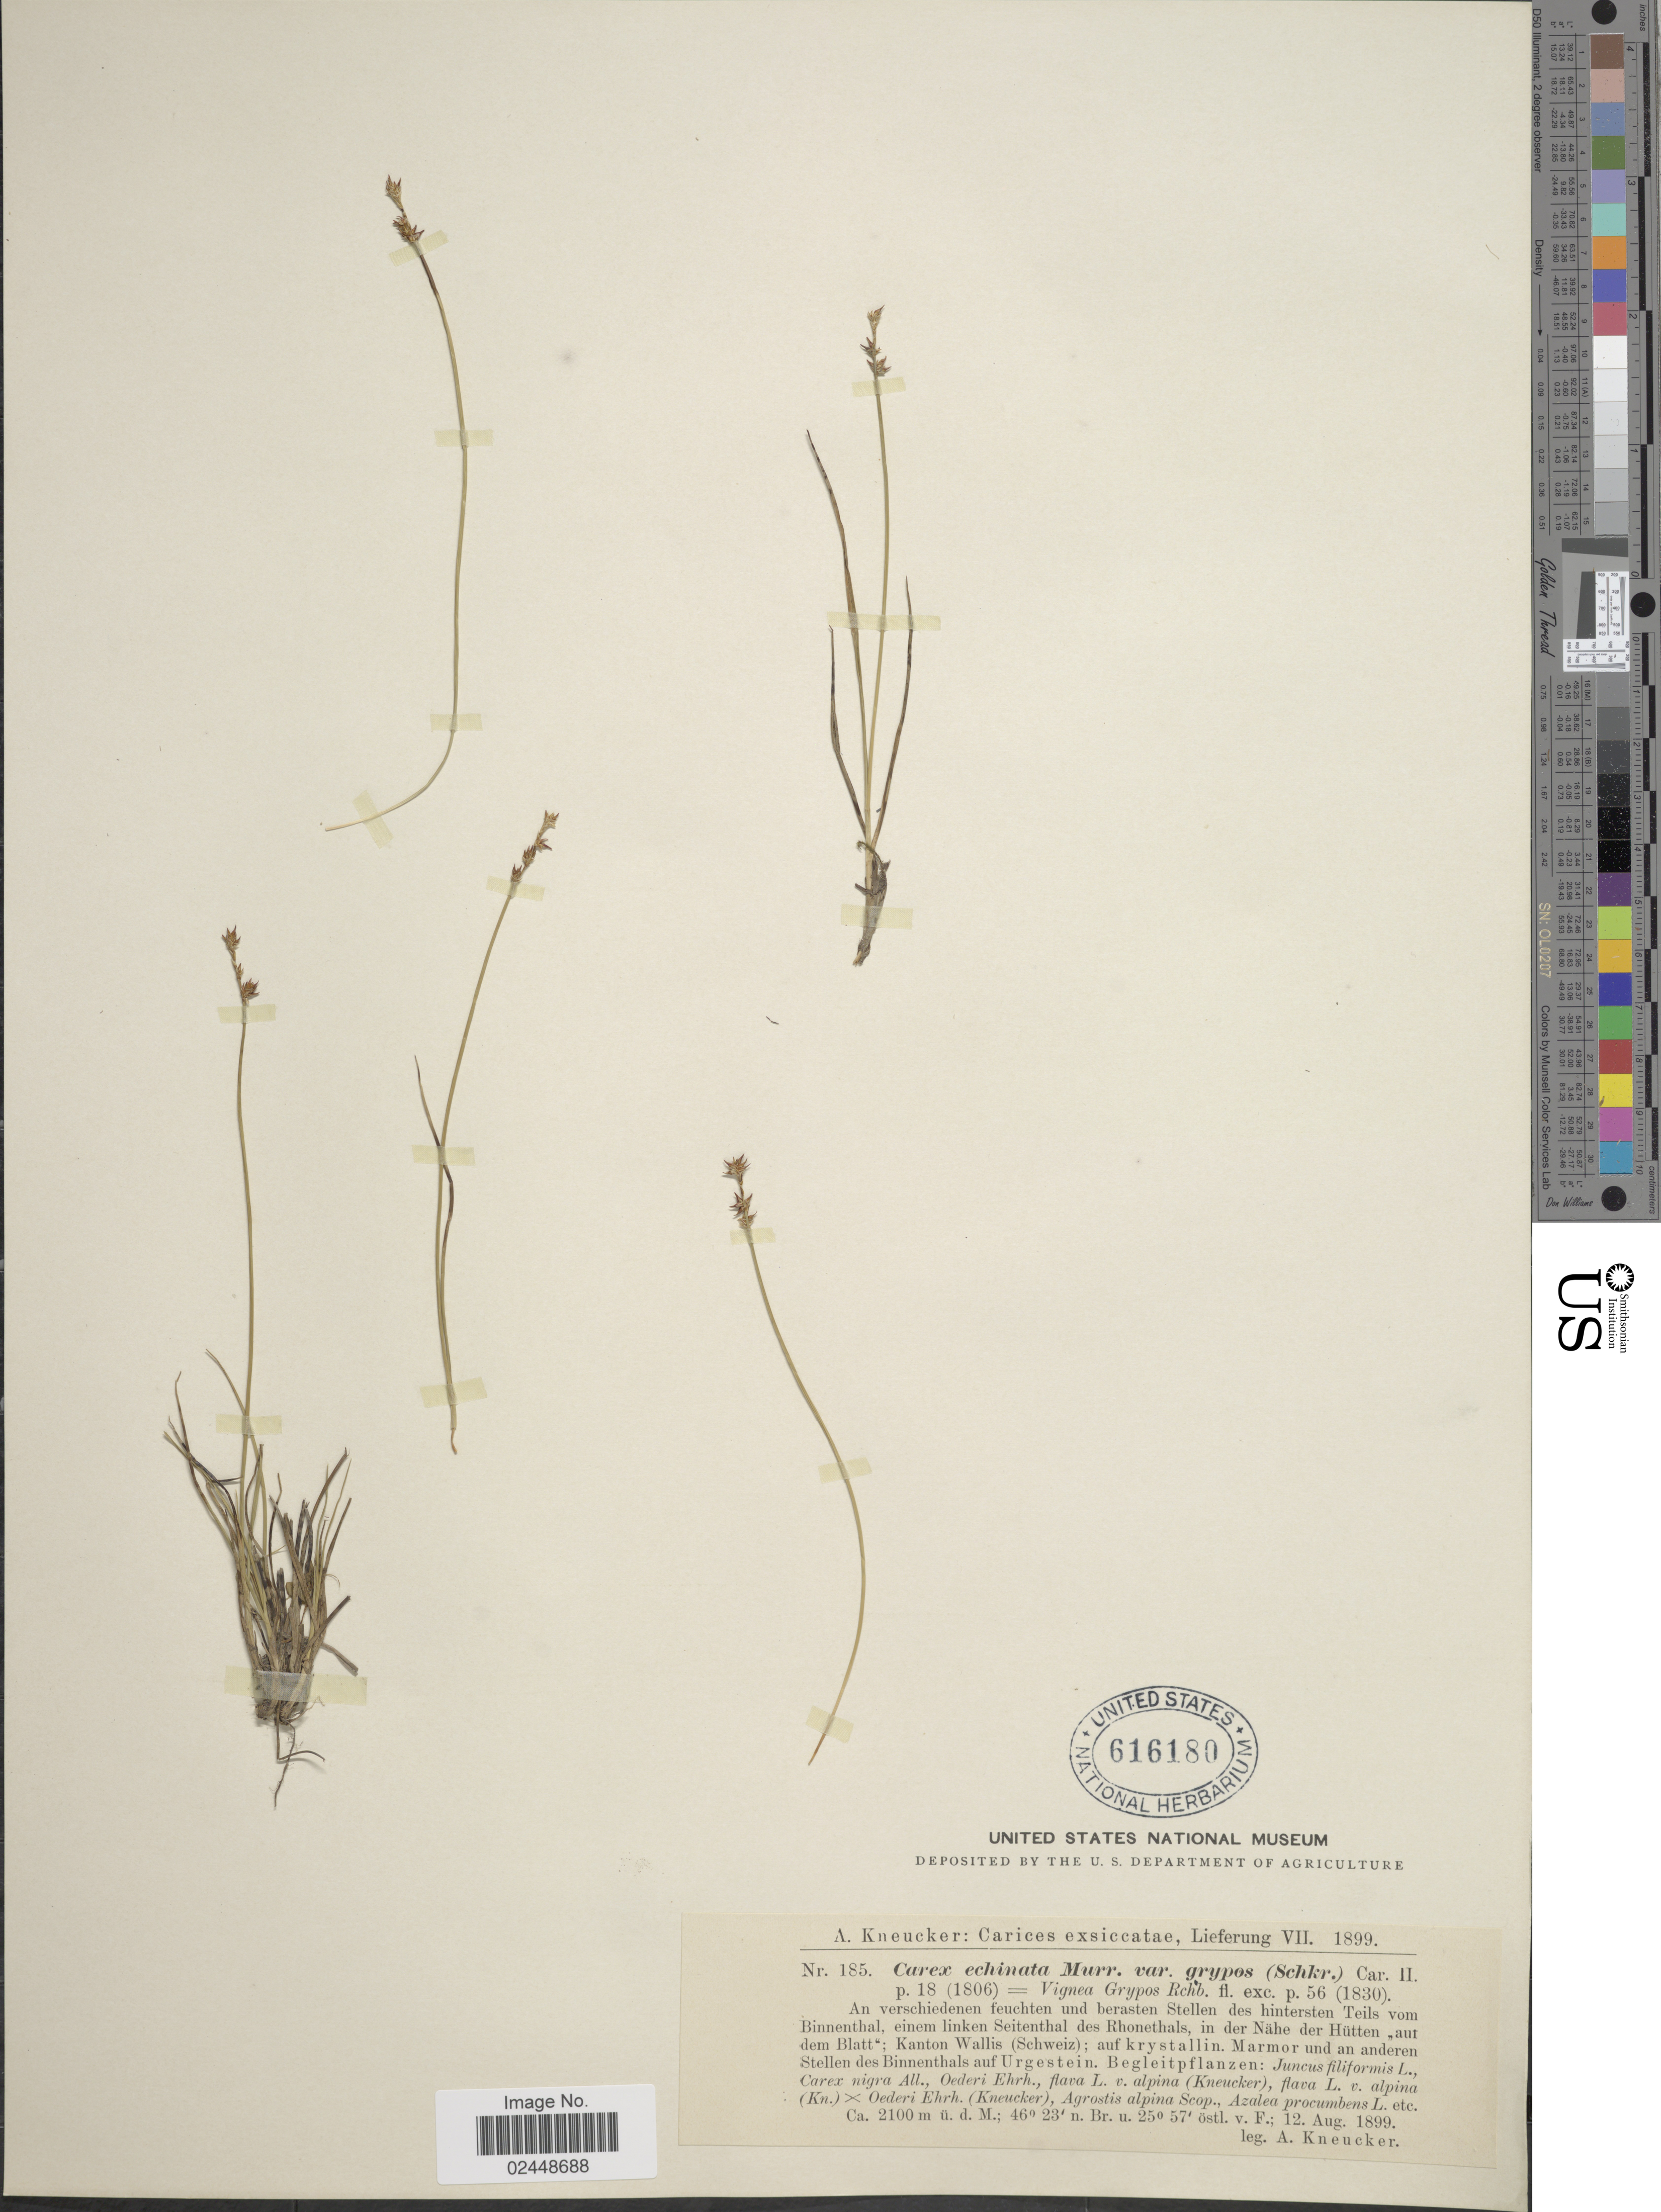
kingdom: Plantae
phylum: Tracheophyta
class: Liliopsida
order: Poales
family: Cyperaceae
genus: Carex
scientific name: Carex echinata subsp. echinata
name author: Murray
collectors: A. Kneucker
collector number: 185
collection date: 1899-08-12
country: Switzerland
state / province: Valais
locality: An verschiedenen feuchten und berasten Stellen des hintersten Teils vom Binnenthal, einem linken Seitenthal des Rhonethals, in der Nahe der Hutten auf dem Blatt: Kanton Wallis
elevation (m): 2100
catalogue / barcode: US 616180